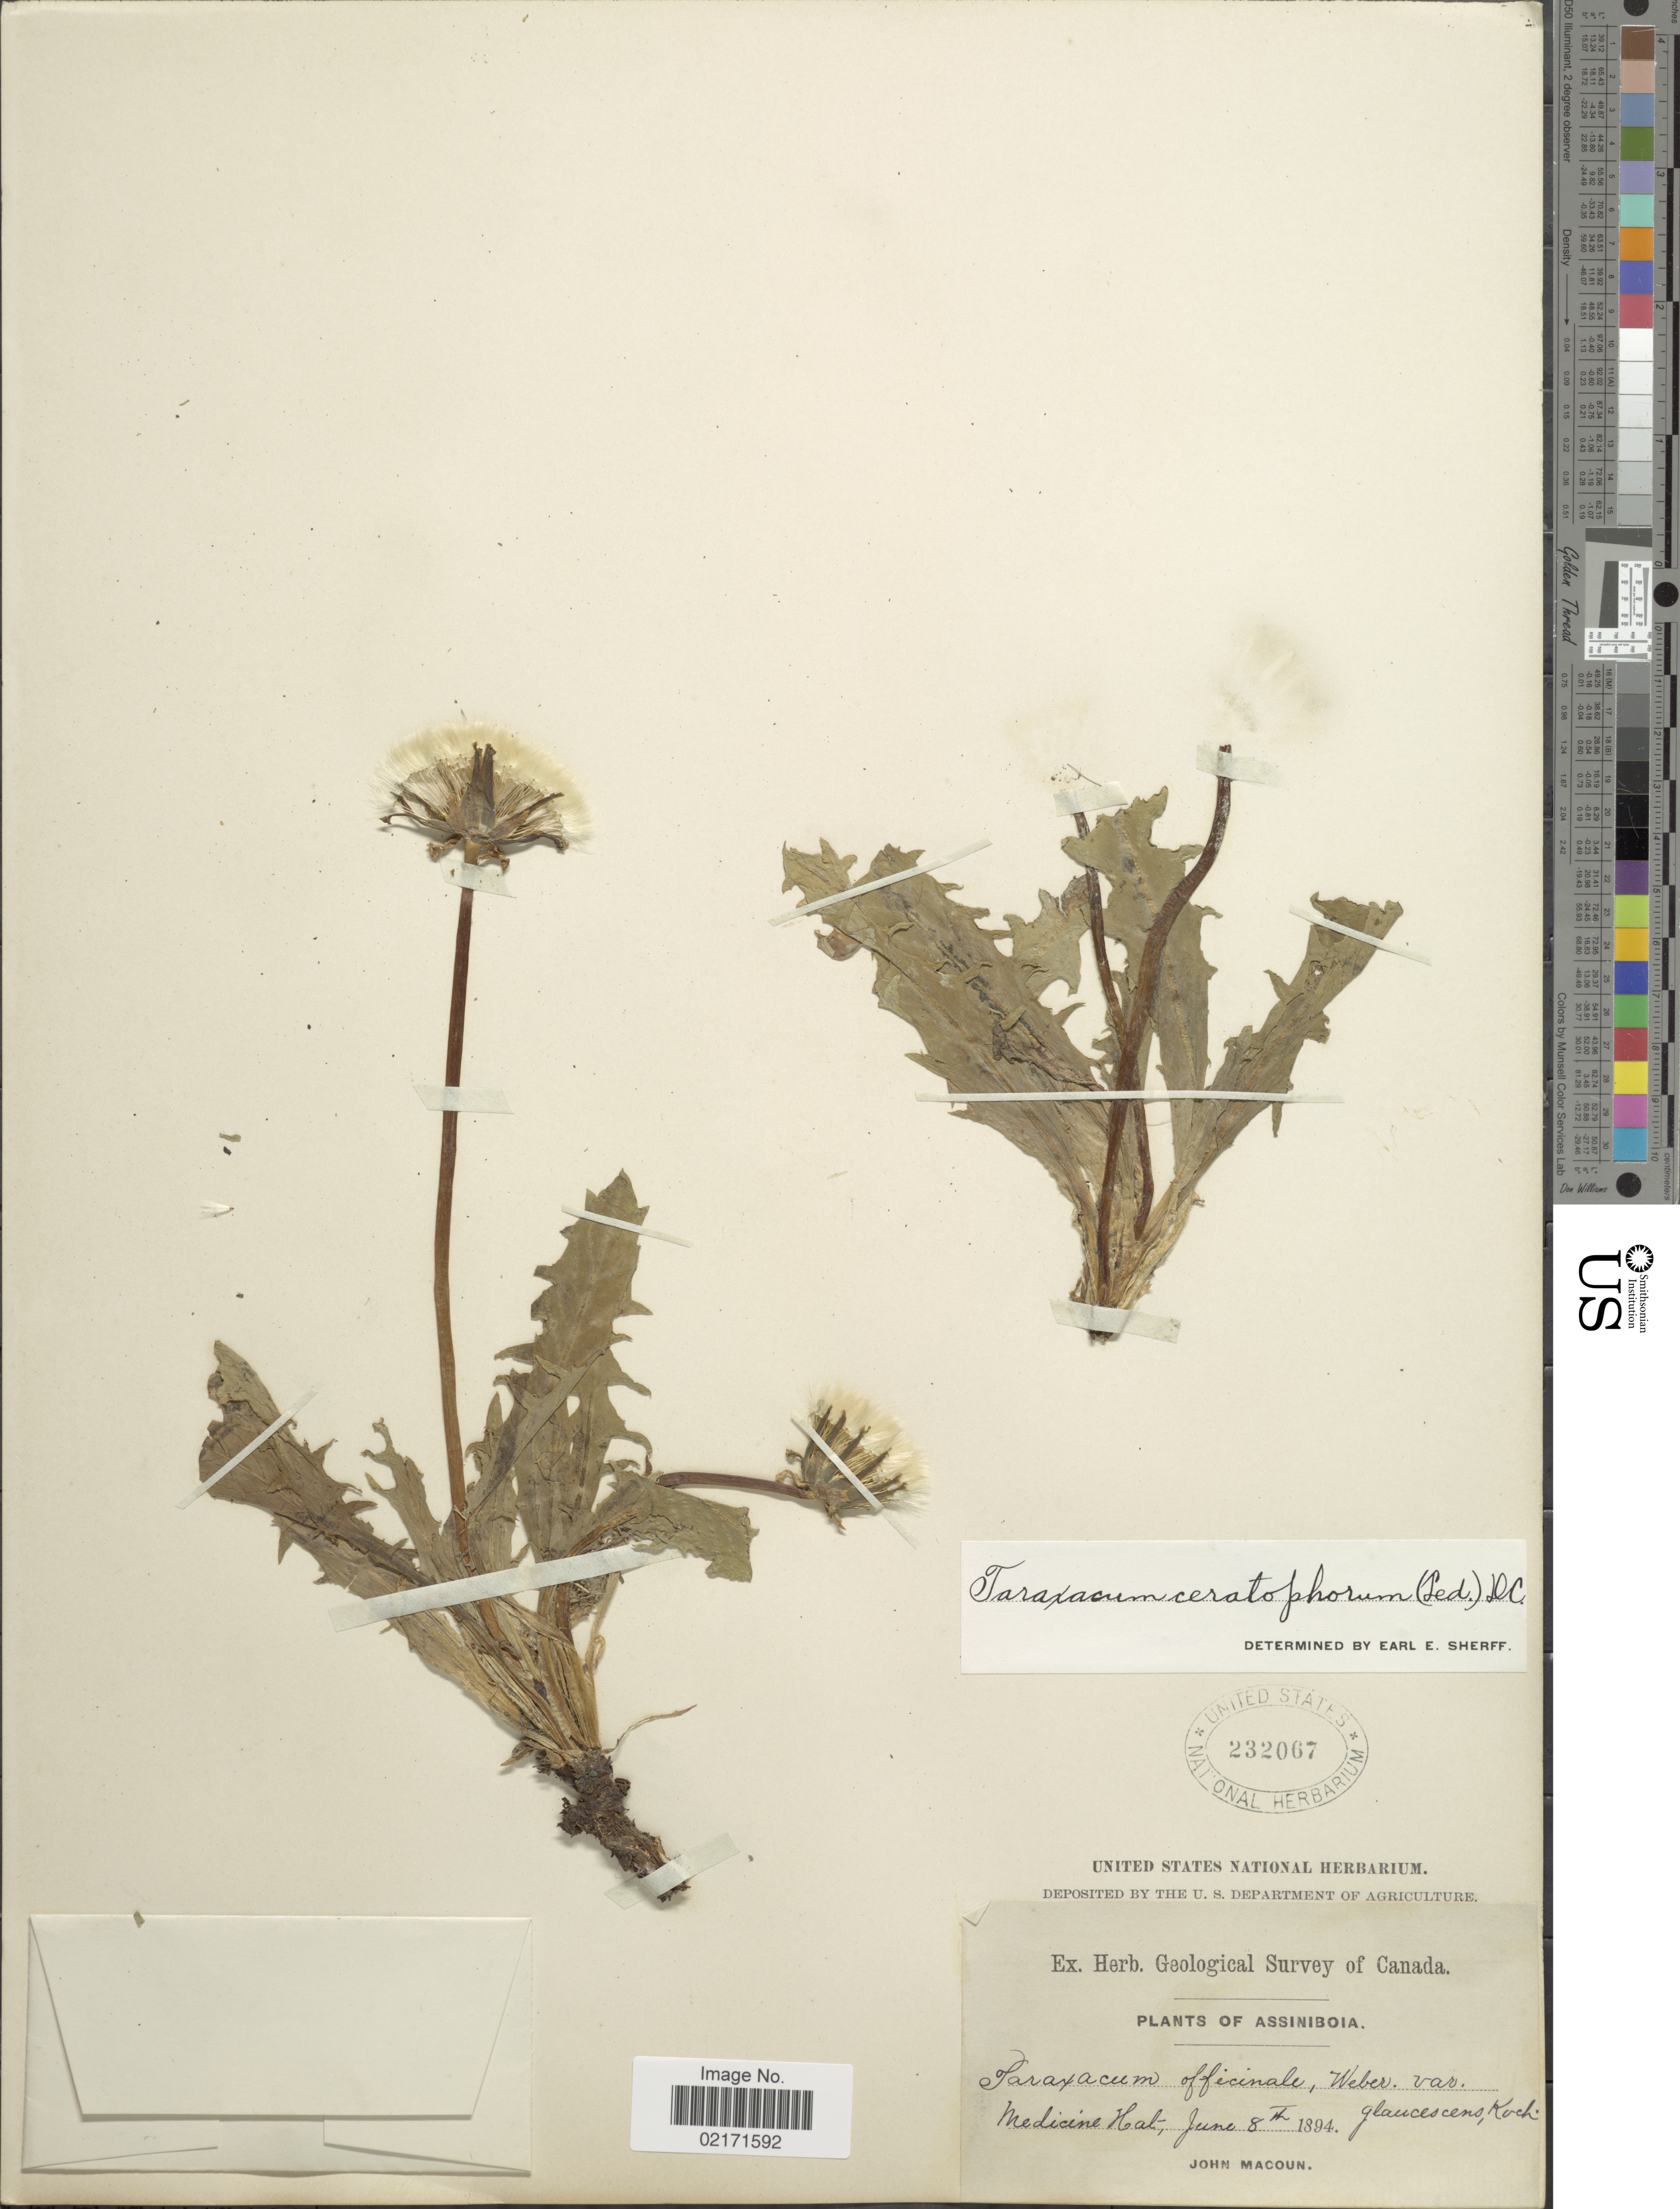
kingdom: Plantae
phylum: Tracheophyta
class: Magnoliopsida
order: Asterales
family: Asteraceae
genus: Taraxacum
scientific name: Taraxacum ceratophorum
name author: (Ledeb.) DC.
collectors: J. Macoun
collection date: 1894-06-08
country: Canada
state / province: Alberta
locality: Assiniboia, Medicine Hat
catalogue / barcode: US 232067